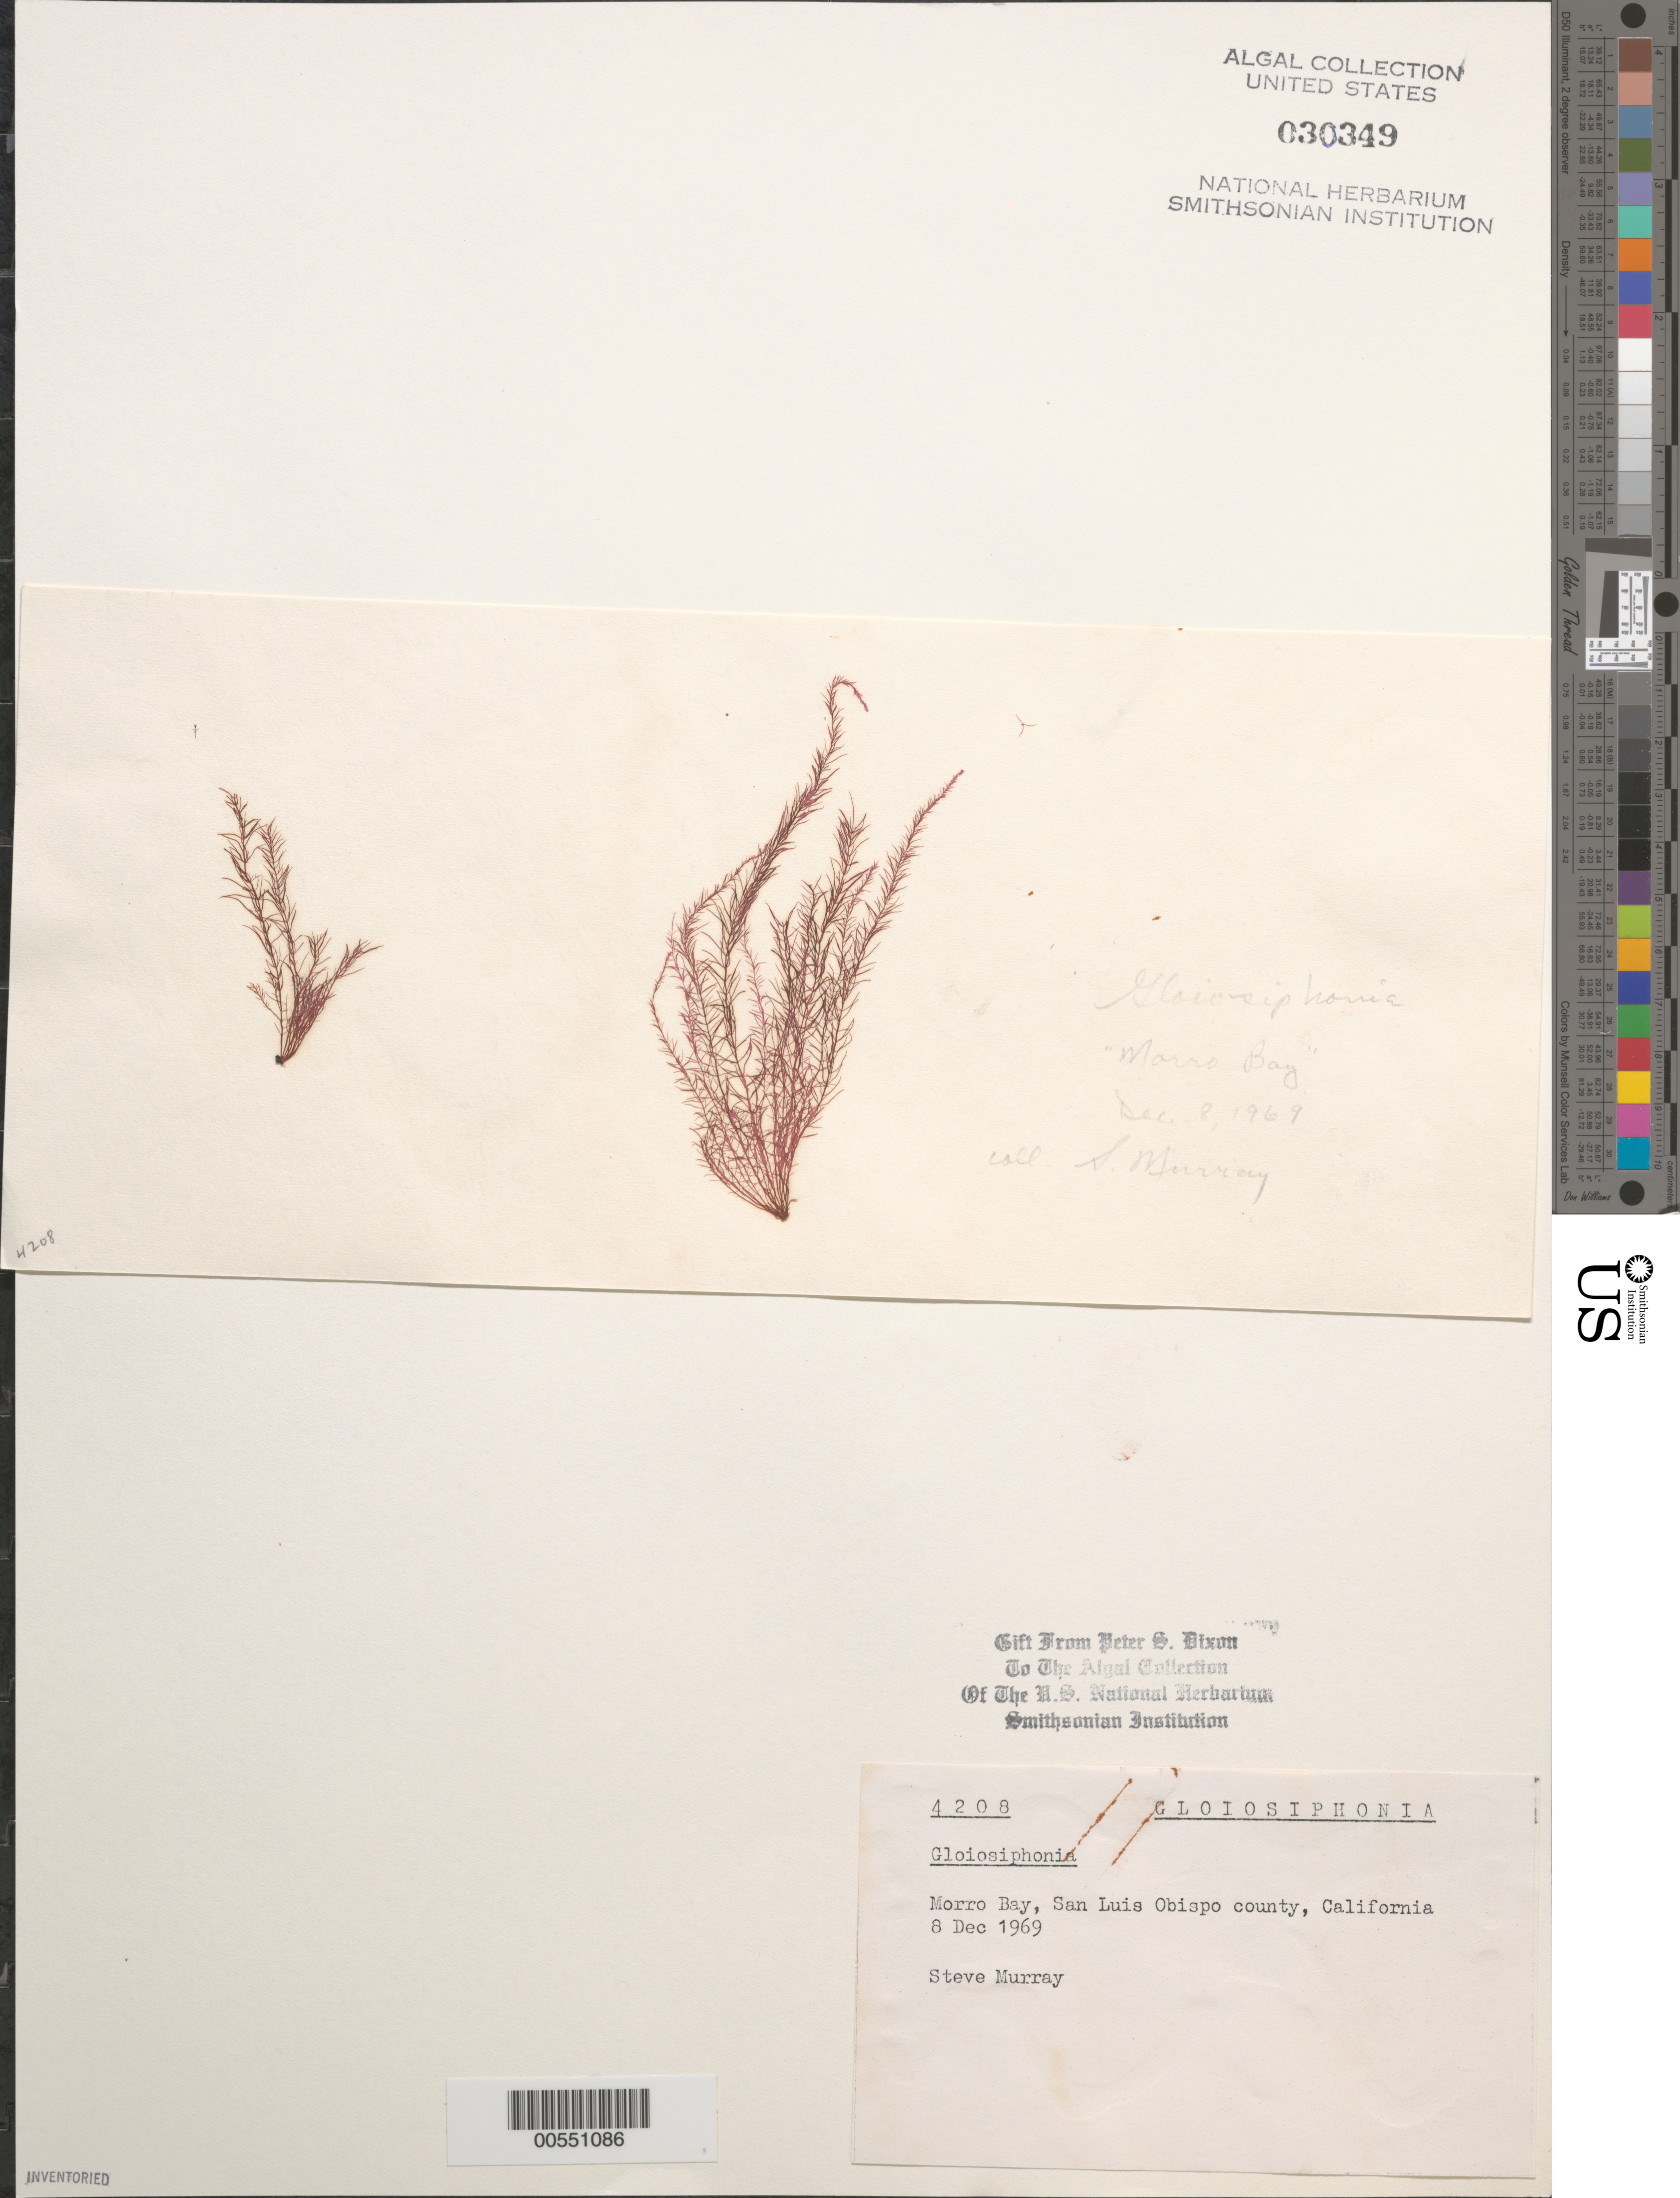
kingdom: Plantae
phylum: Rhodophyta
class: Florideophyceae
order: Gigartinales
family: Gloiosiphoniaceae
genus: Gloiosiphonia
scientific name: Gloiosiphonia sp.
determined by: Dixon, P. S.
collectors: S. N. Murray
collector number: PSD 4208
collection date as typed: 08 Dec 1969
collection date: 1969-12-08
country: United States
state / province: California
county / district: San Luis Obispo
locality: Morro Bay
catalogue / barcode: US 30349